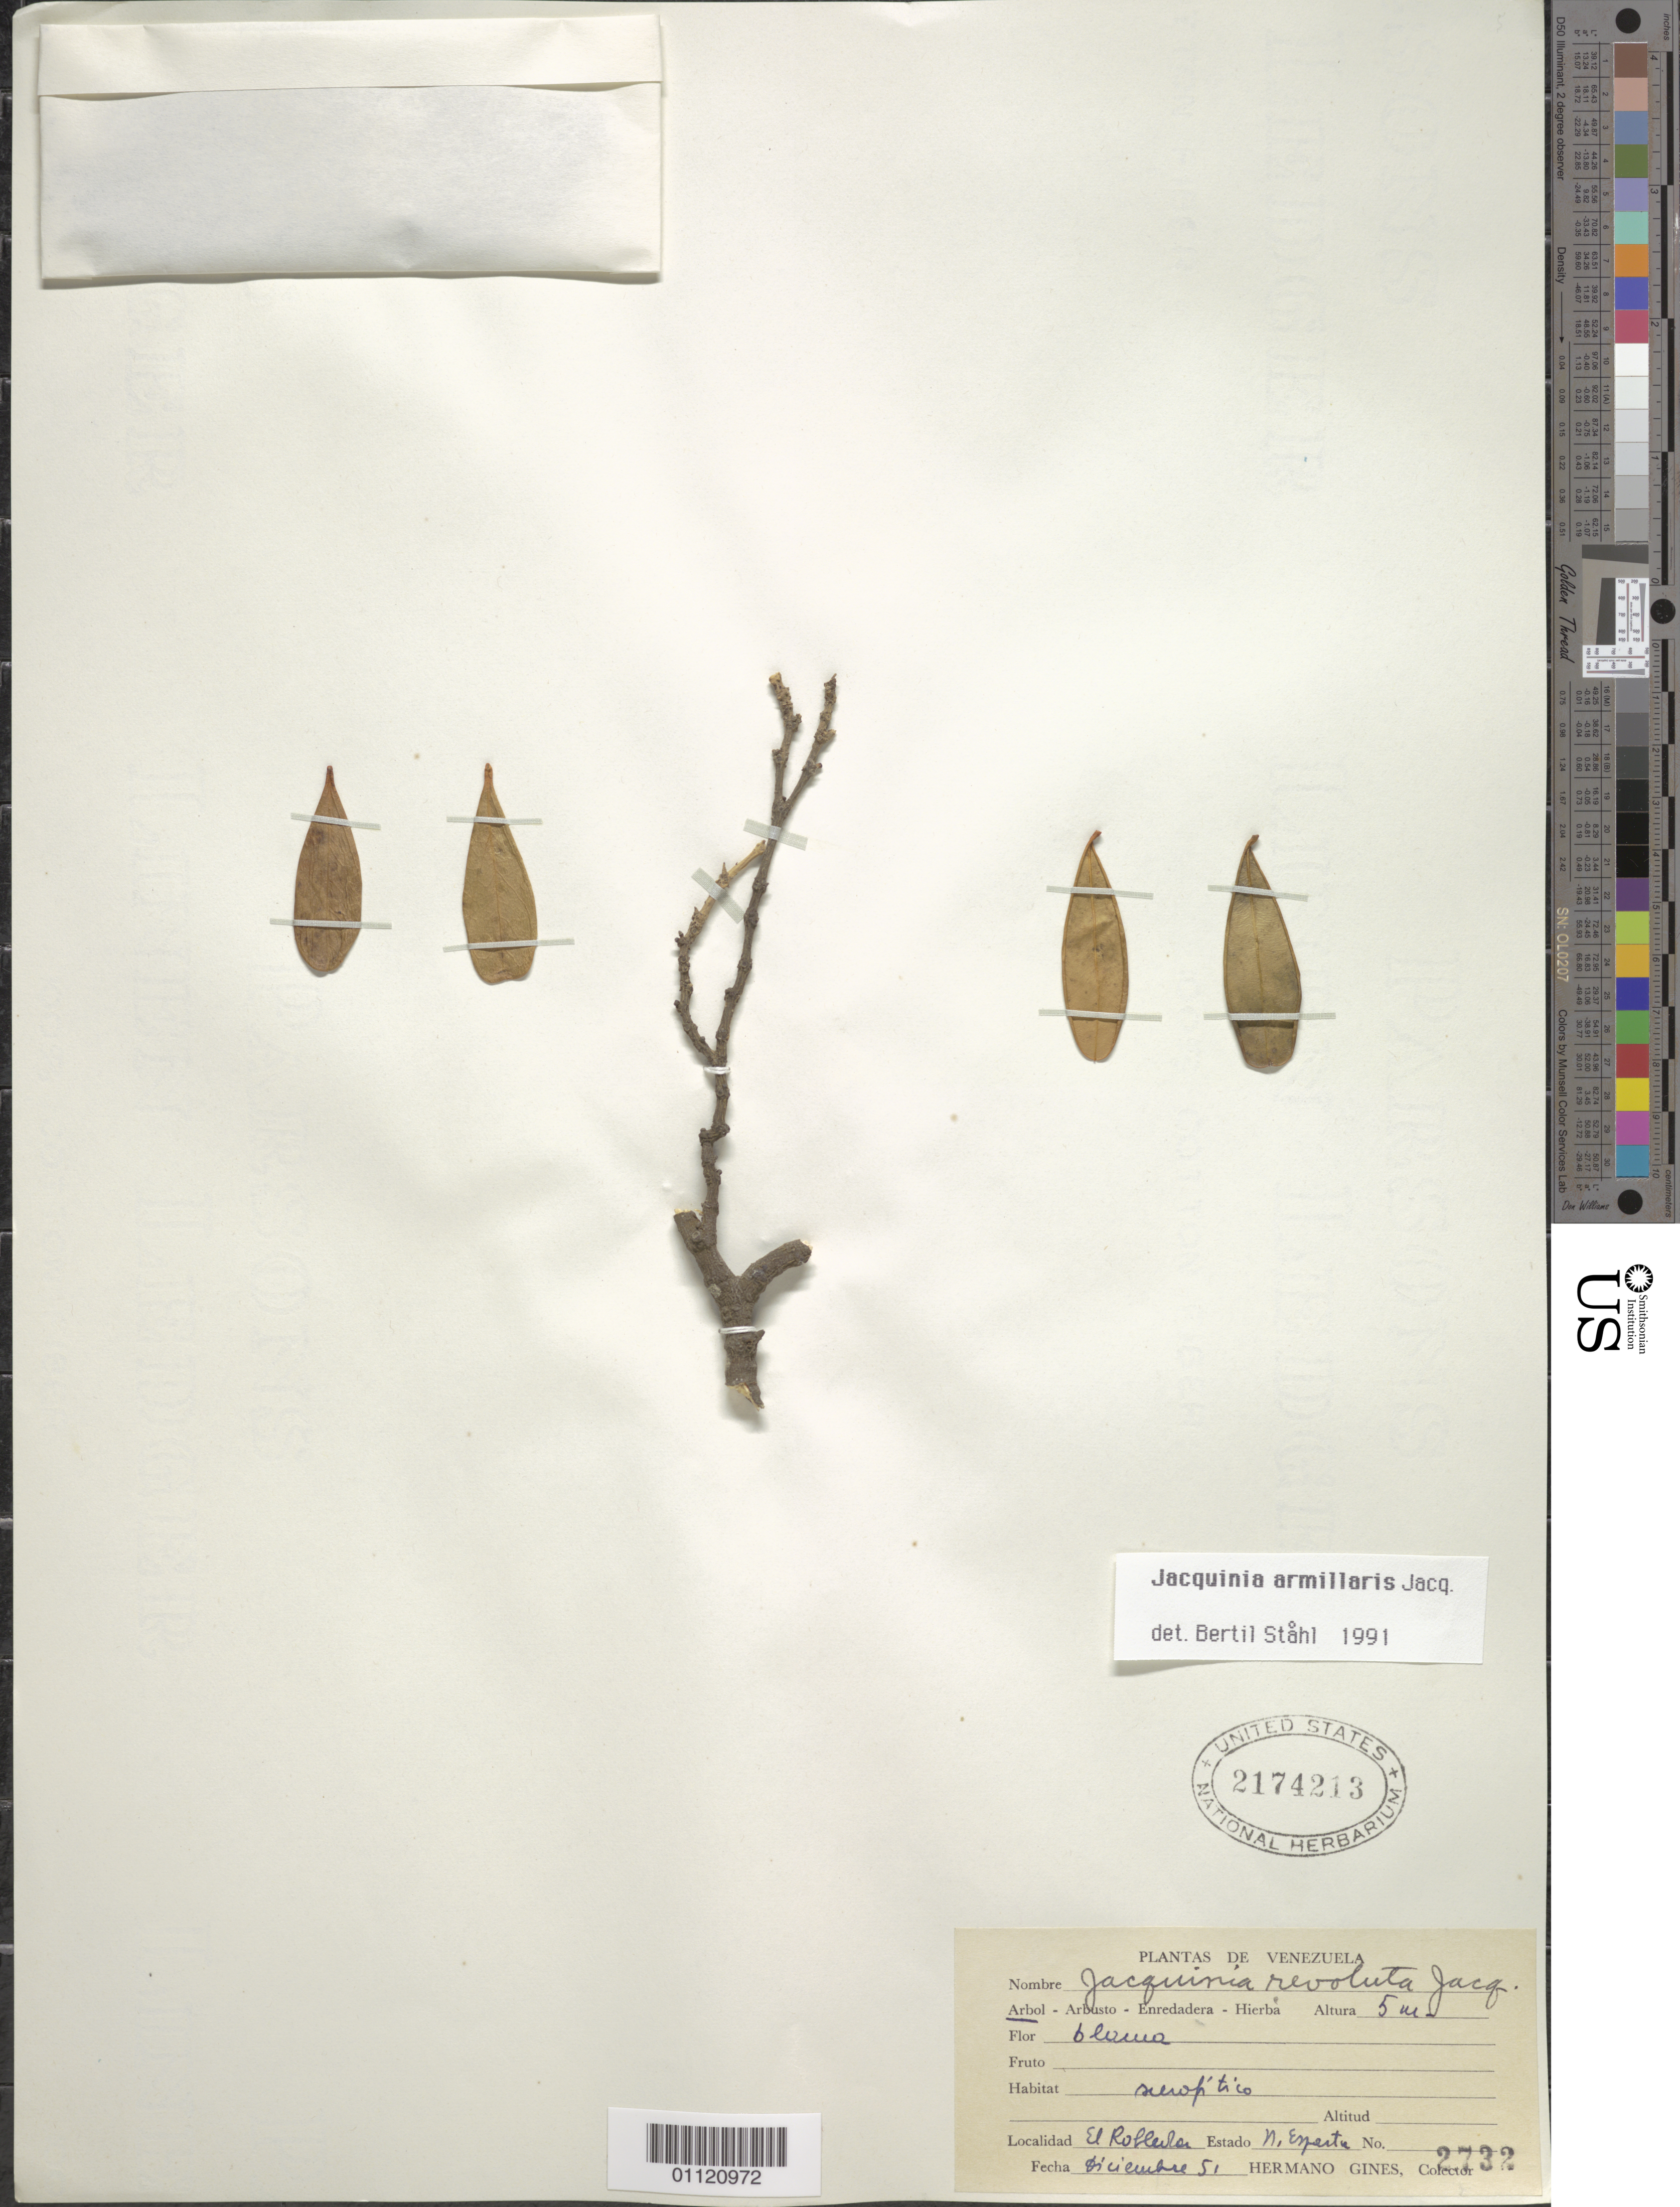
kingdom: Plantae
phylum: Tracheophyta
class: Magnoliopsida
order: Ericales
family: Primulaceae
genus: Jacquinia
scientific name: Jacquinia armillaris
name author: Jacq.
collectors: Bro. Gines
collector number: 2732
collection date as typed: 01 Dec 1951 to 31 Dec 1951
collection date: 1951-12-01/1951-12-31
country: Venezuela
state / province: Nueva Esparta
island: Margarita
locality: El Robledal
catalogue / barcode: US 2174213